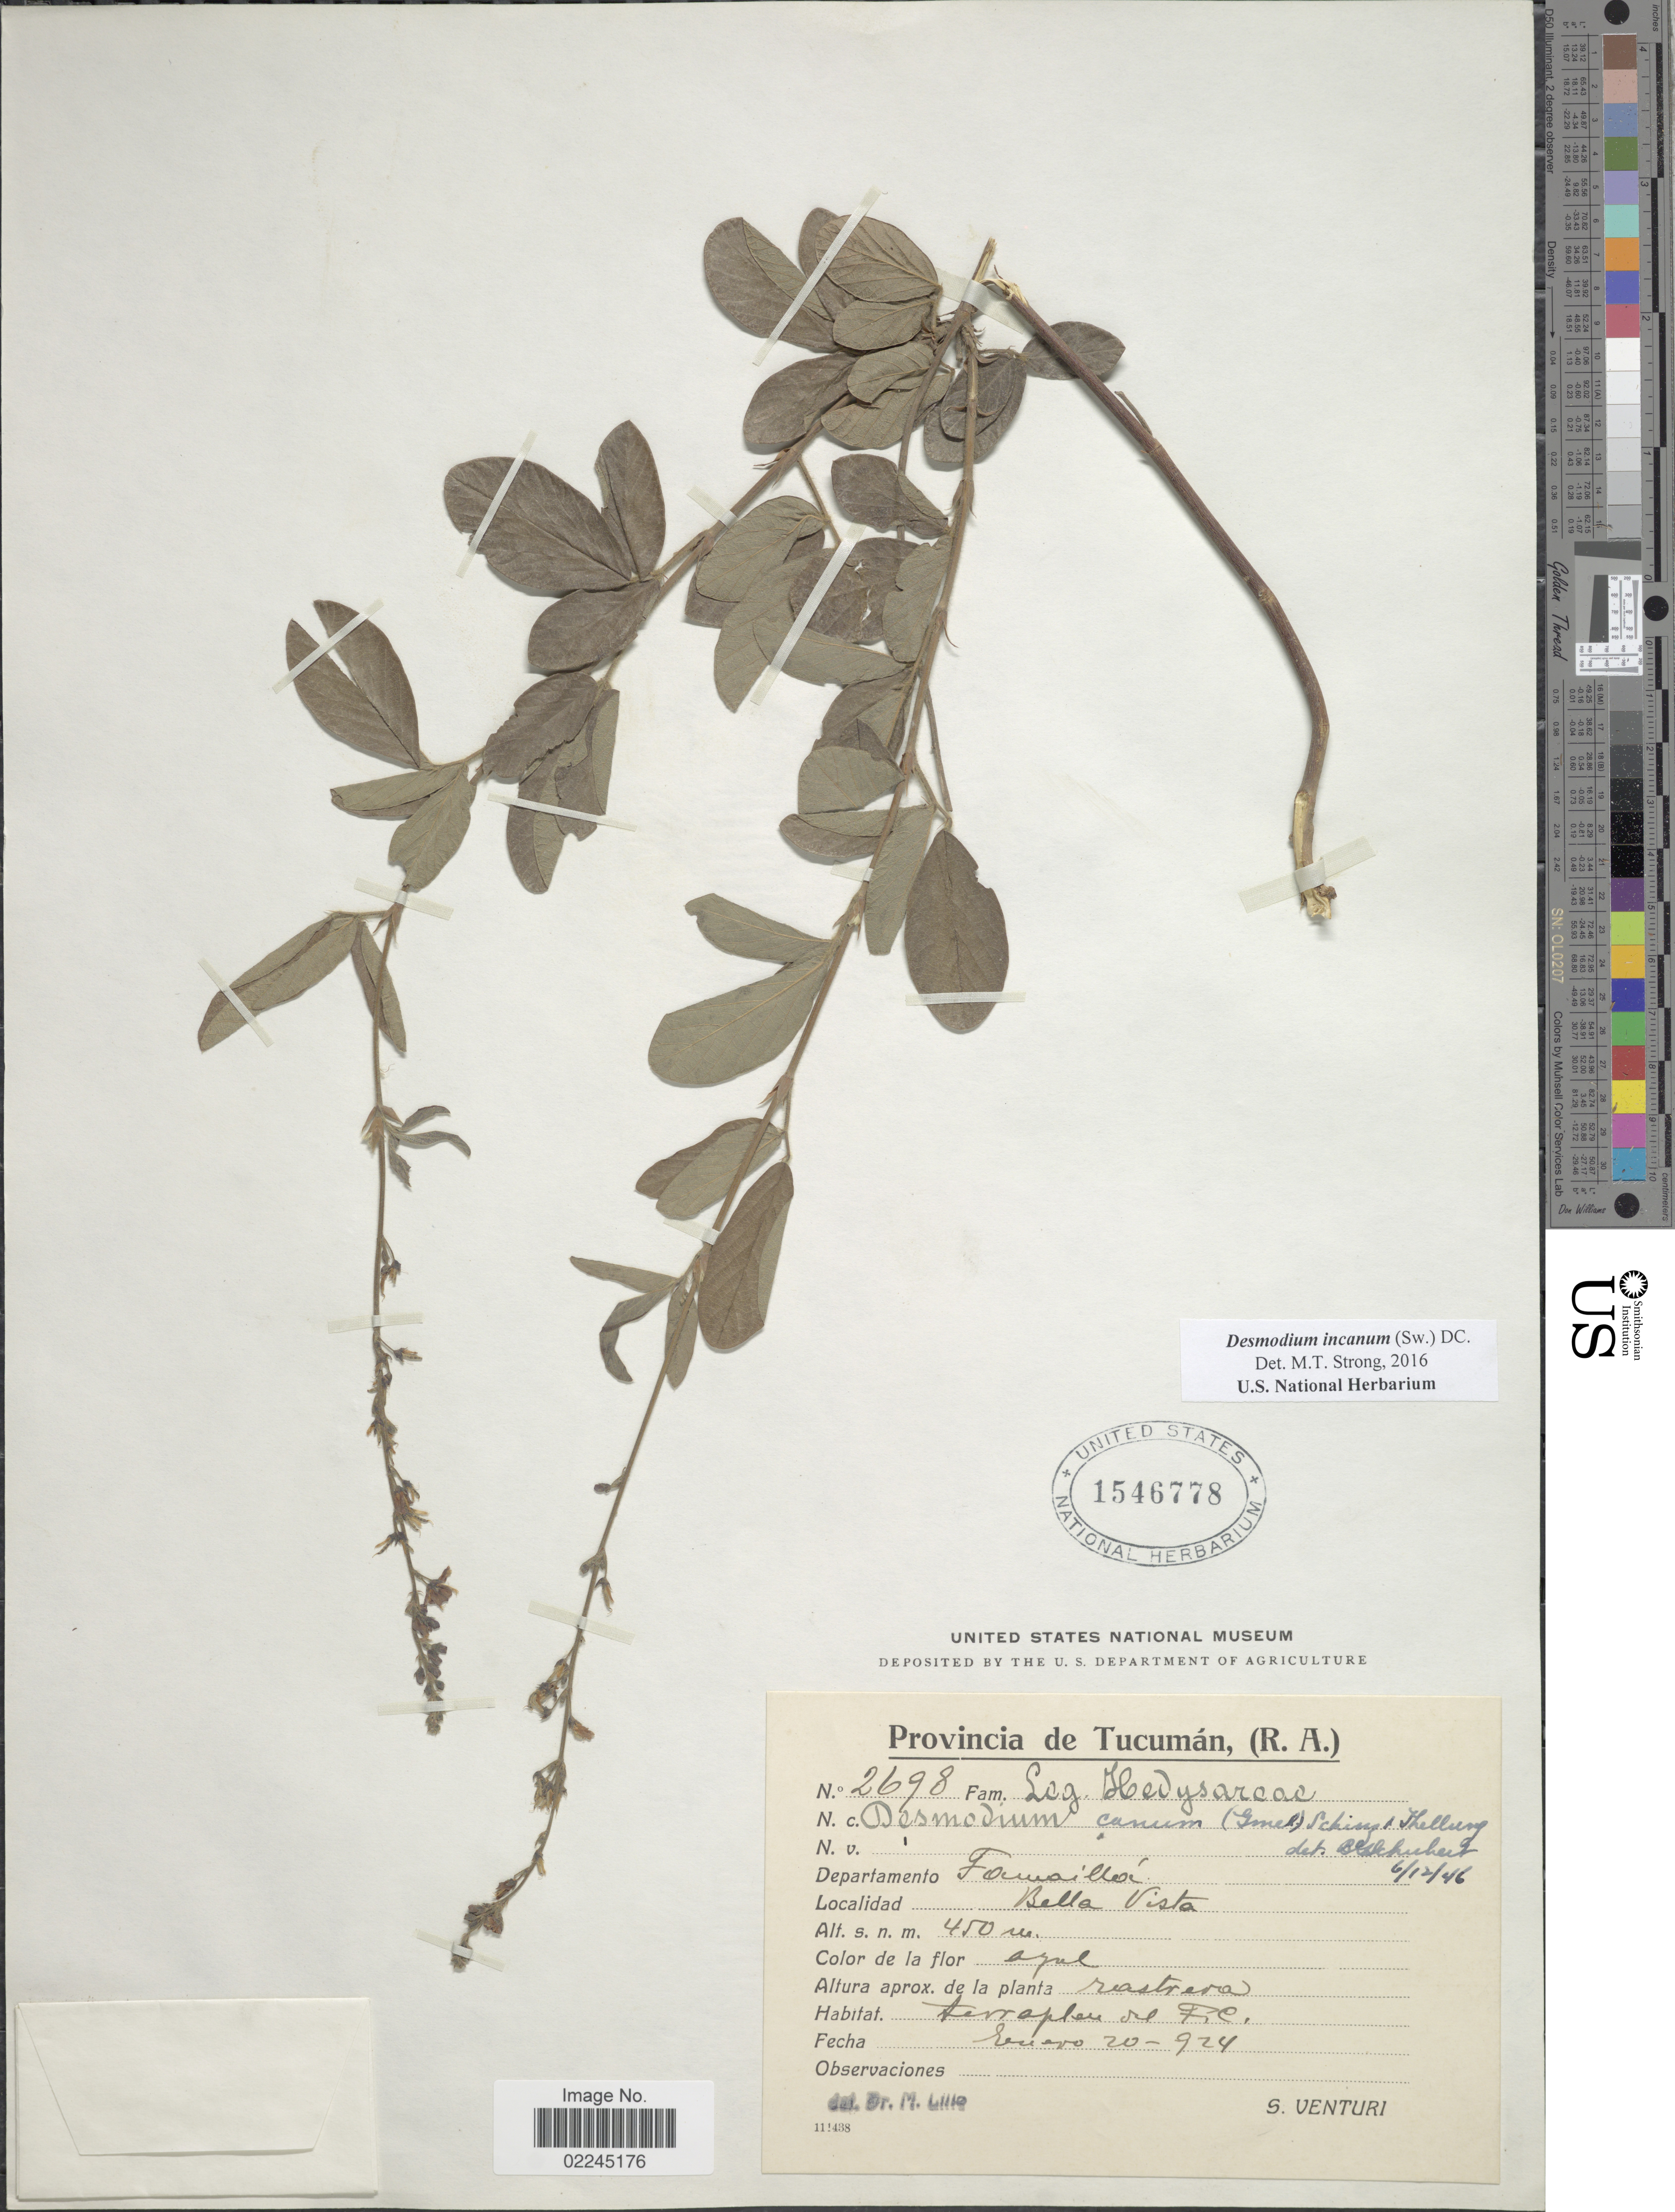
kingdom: Plantae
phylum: Tracheophyta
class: Magnoliopsida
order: Fabales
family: Fabaceae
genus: Desmodium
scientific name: Desmodium incanum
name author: (Sw.) DC.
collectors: S. Venturi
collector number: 2698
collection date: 1924-01-20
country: Argentina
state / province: Tucuman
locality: Provincia de Tucuman, (R.A.). Departamento Famailla. Bella Vista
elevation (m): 450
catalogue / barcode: US 1546778